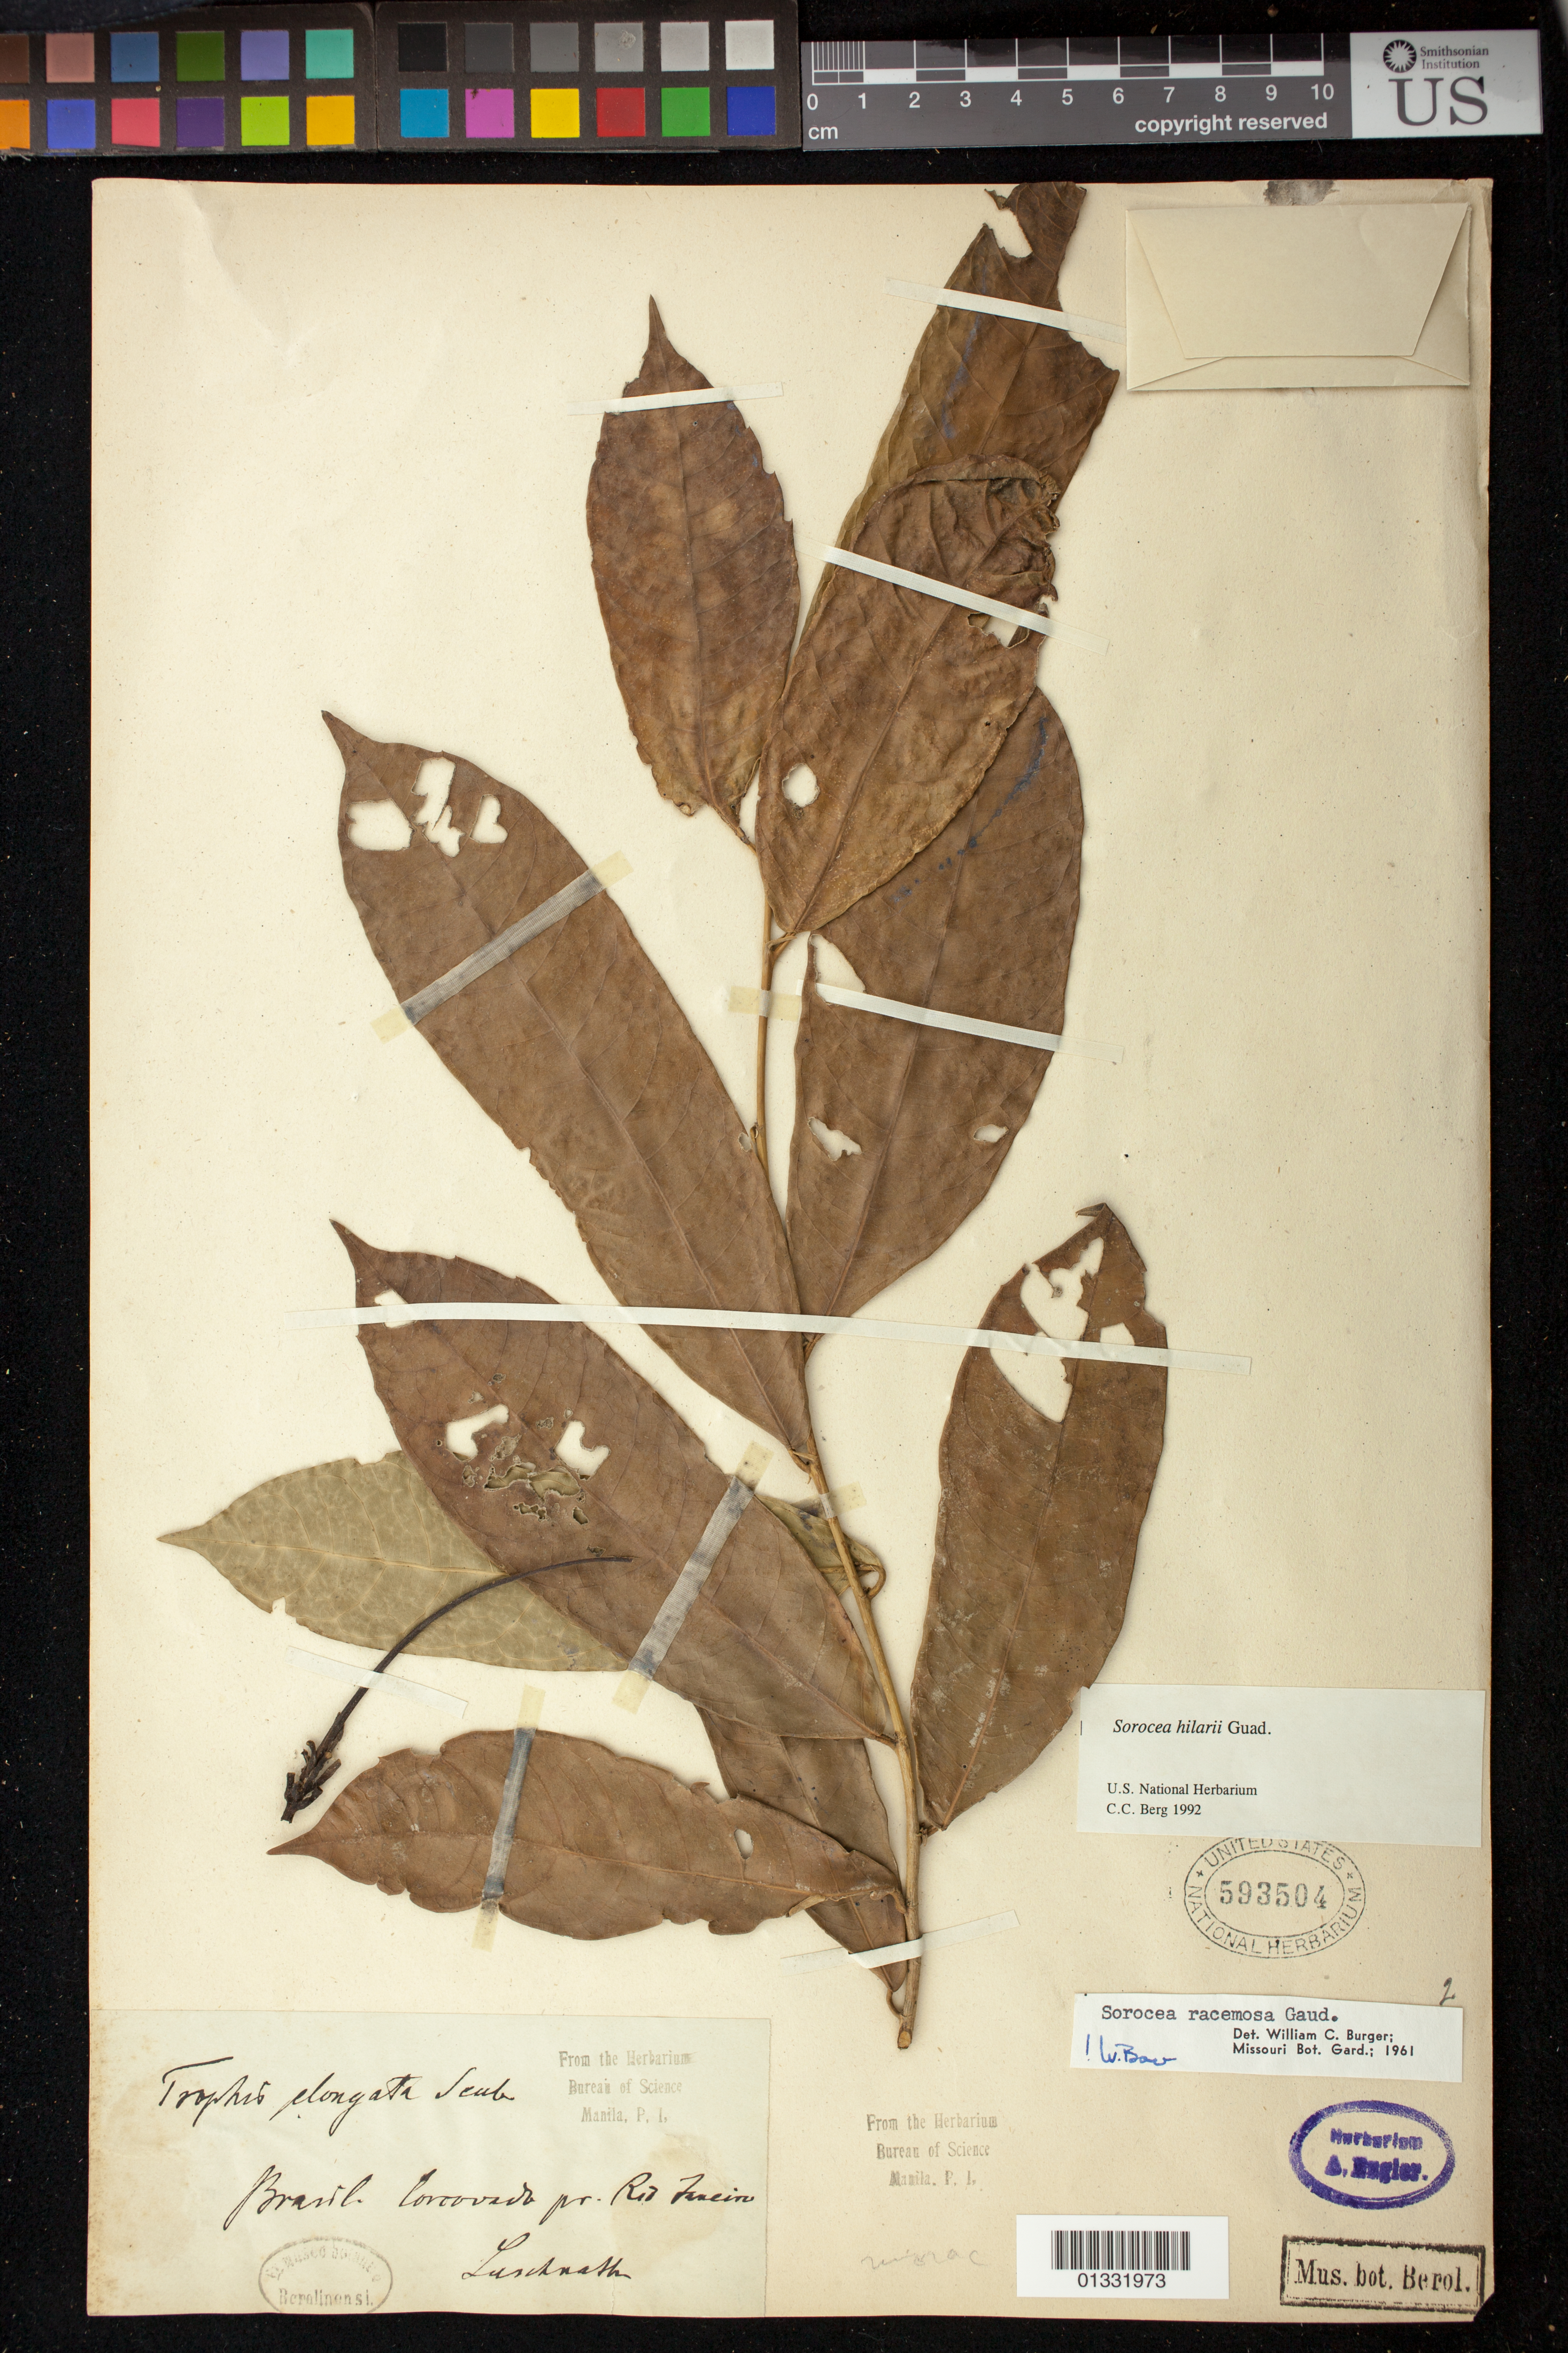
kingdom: Plantae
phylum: Tracheophyta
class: Magnoliopsida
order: Rosales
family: Moraceae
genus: Sorocea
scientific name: Sorocea hilarii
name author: Gaudich.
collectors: Luschnath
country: Brazil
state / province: Rio de Janeiro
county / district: Rio de Janeiro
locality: Corcovado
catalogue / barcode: US 593504